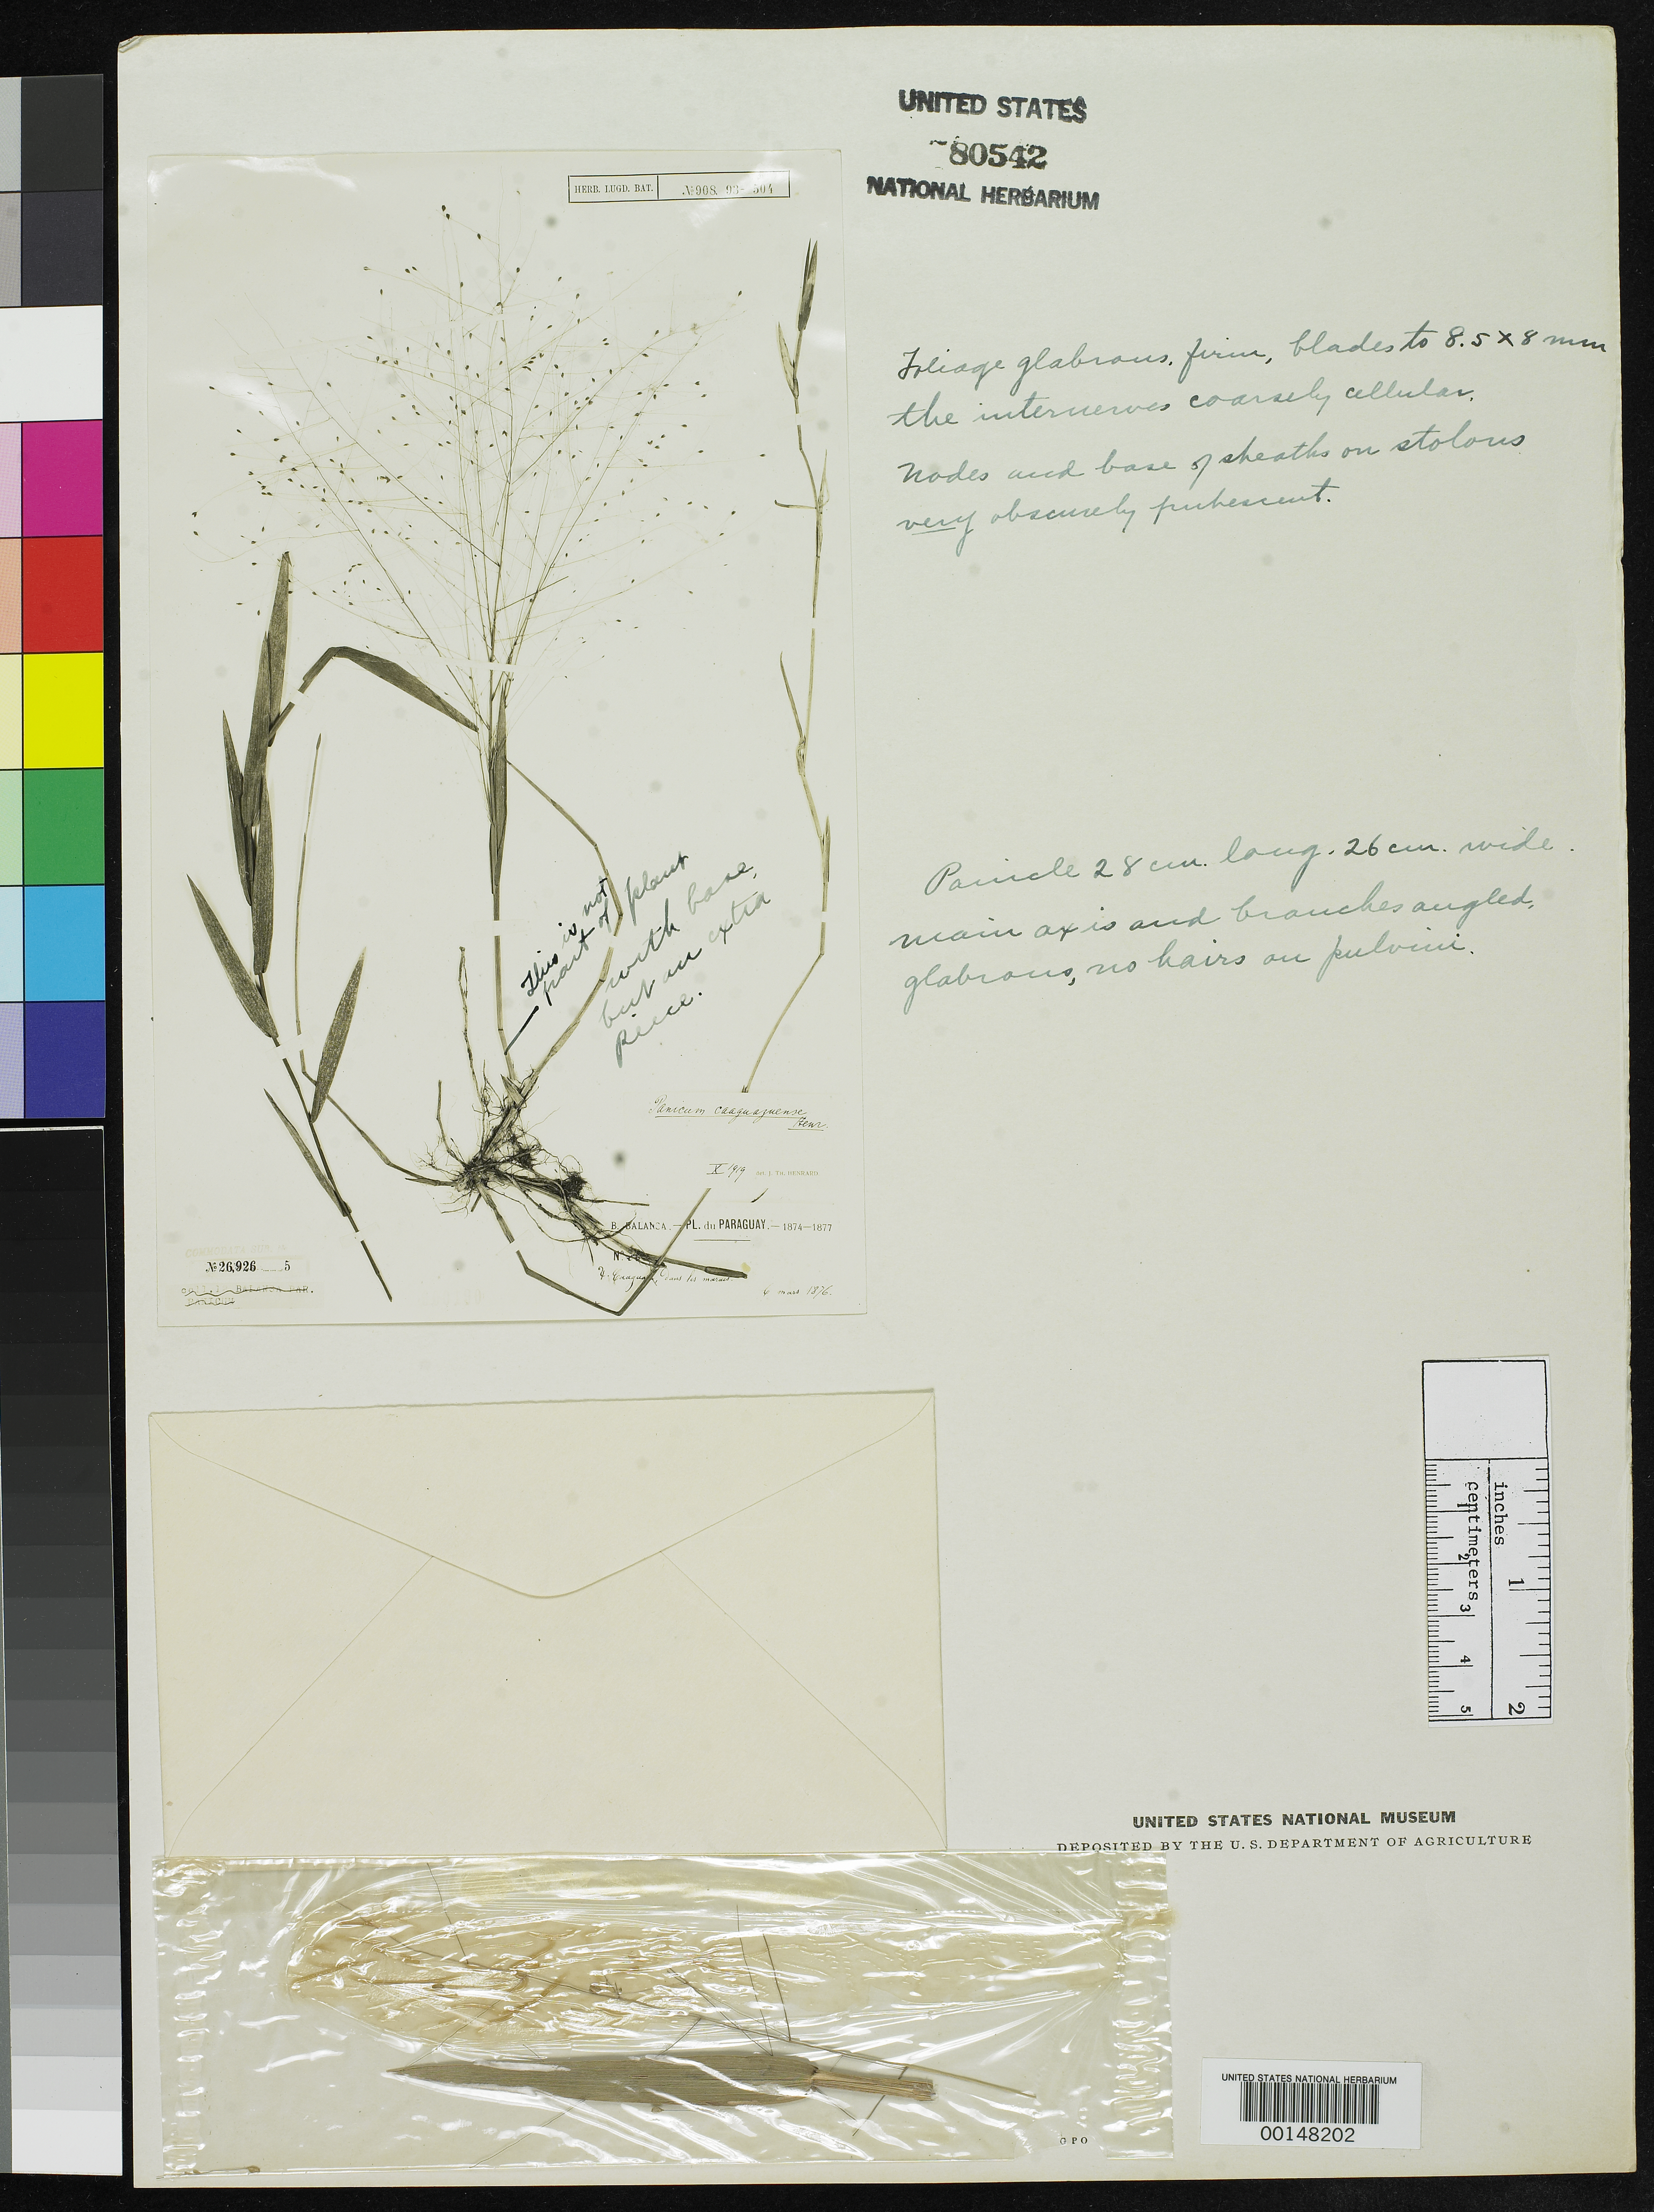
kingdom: Plantae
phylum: Tracheophyta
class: Liliopsida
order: Poales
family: Poaceae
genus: Panicum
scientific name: Panicum caaguazuense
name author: Henr.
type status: Type Fragment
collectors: B. Balansa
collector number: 22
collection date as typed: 06 Mar 1876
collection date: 1876-03-06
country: Paraguay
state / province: Caaguazú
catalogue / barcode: US 80542